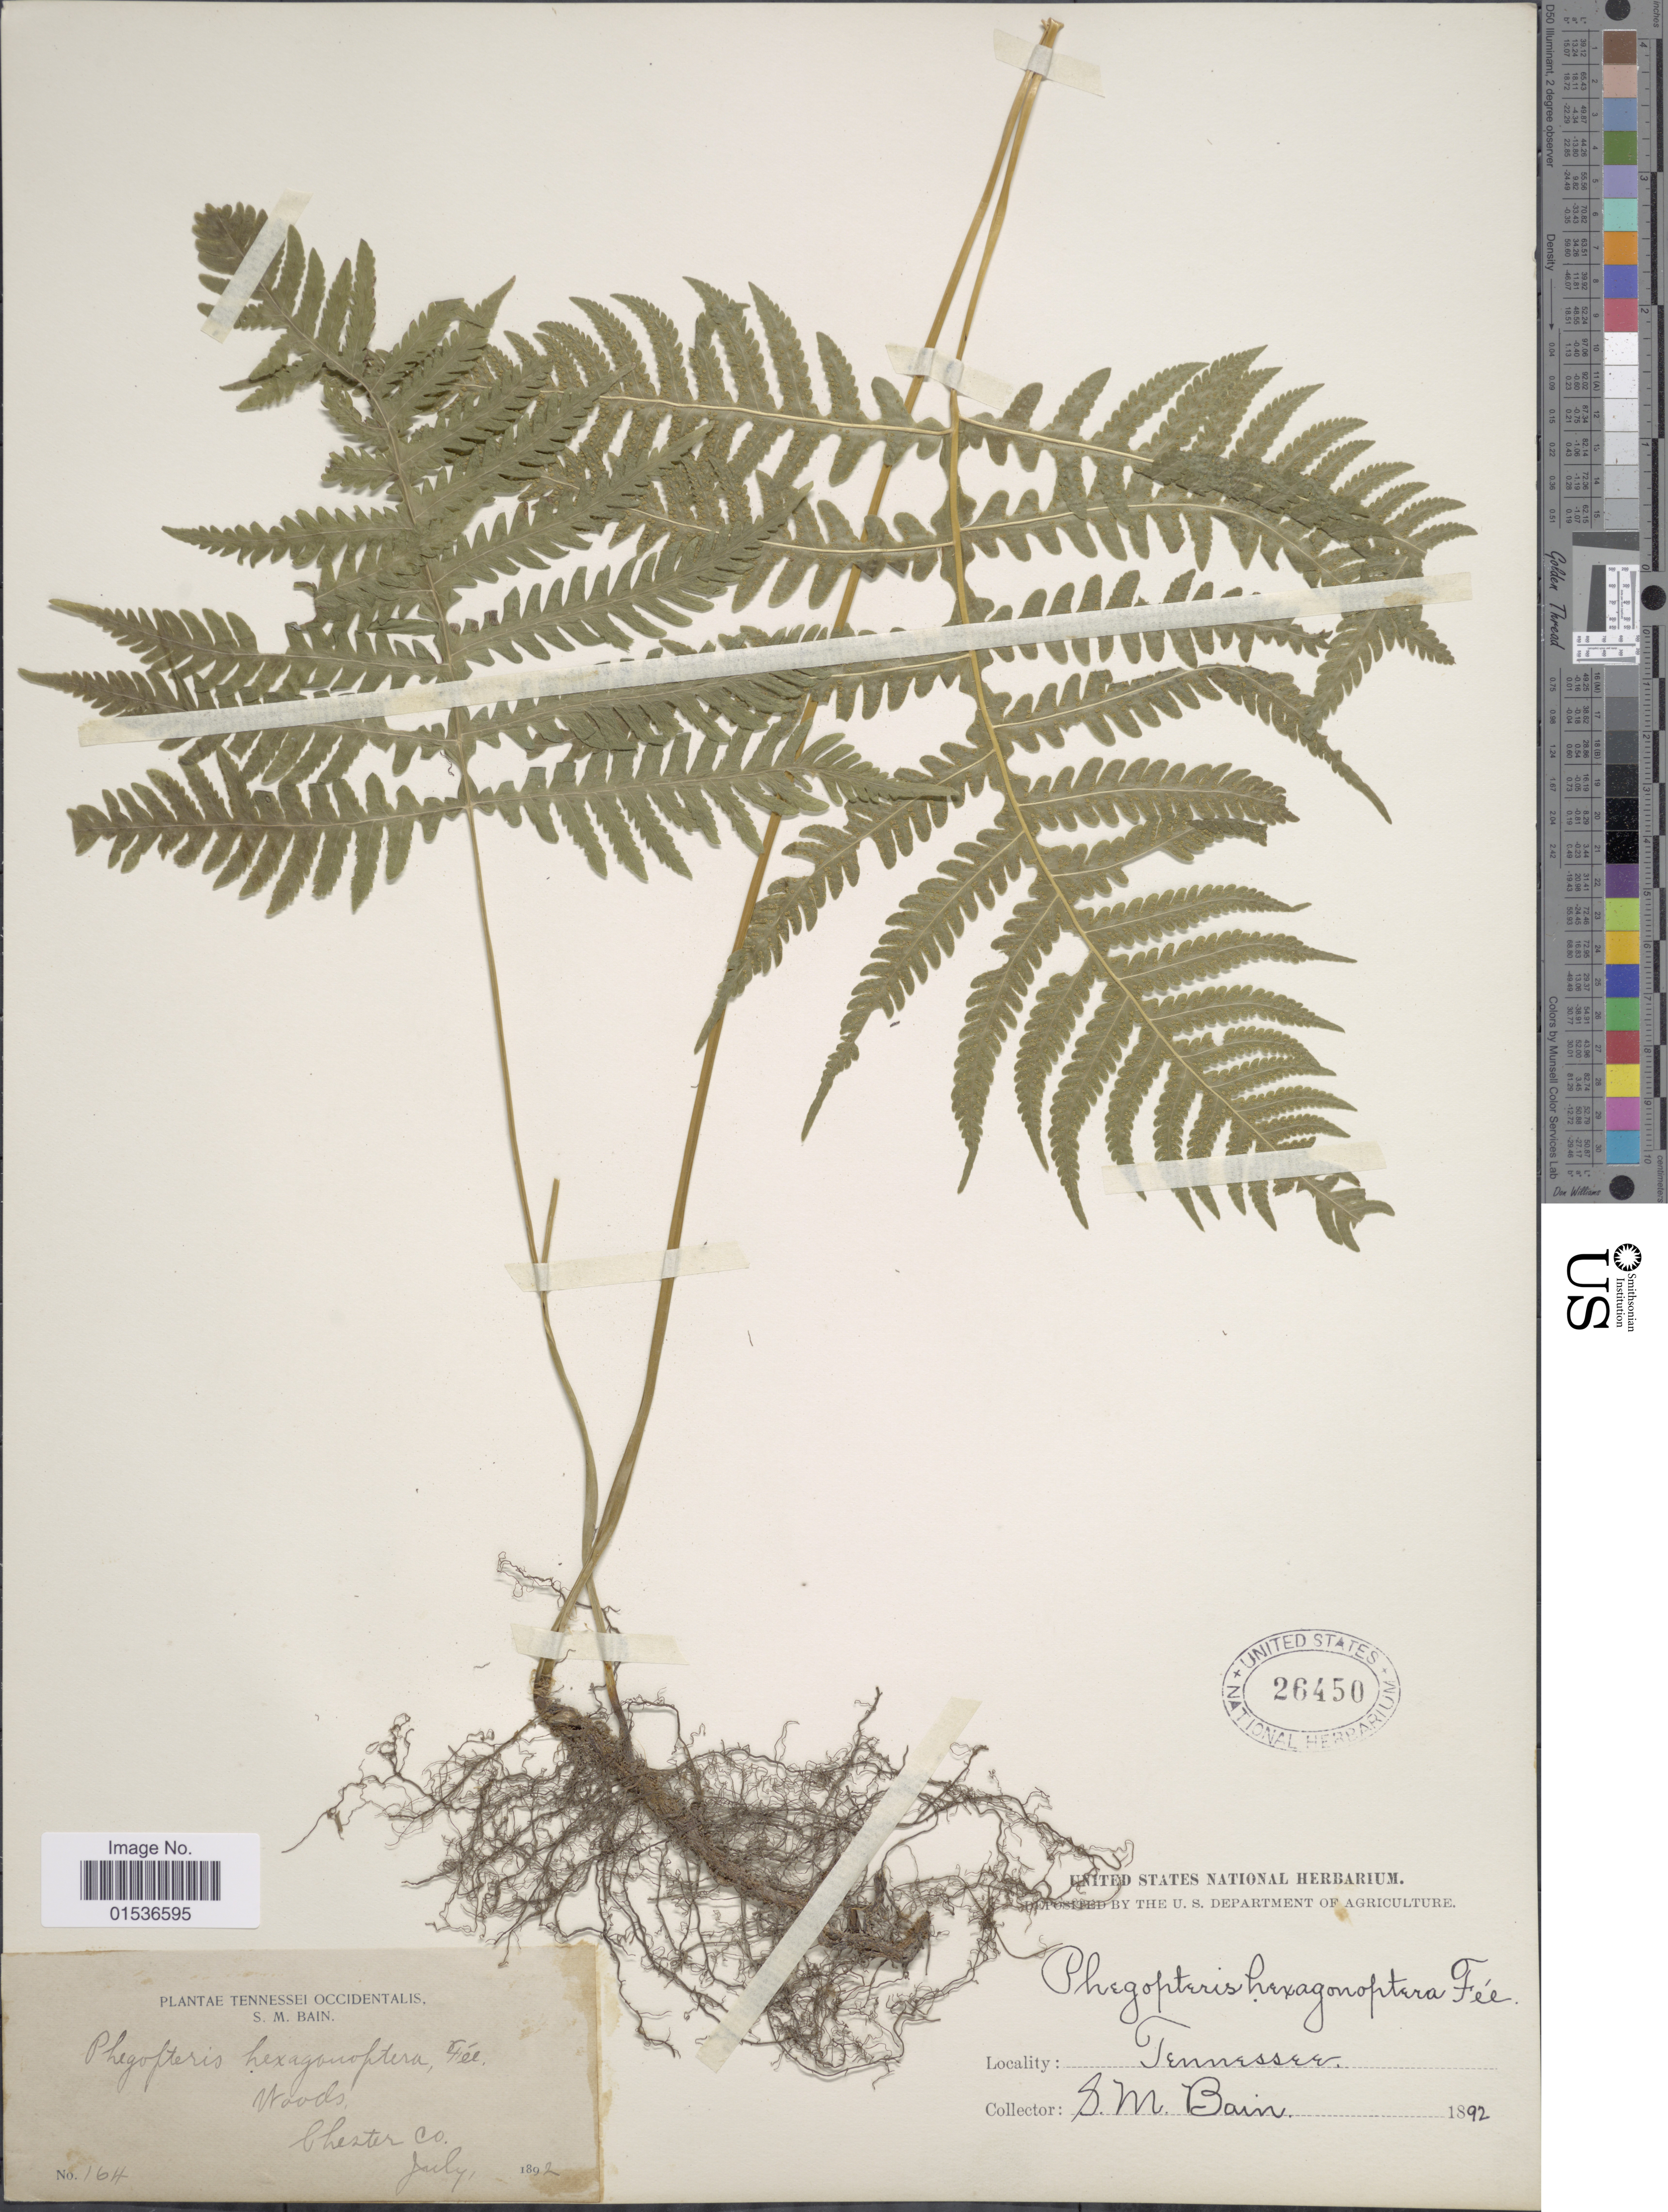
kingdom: Plantae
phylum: Tracheophyta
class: Polypodiopsida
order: Polypodiales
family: Thelypteridaceae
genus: Phegopteris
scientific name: Phegopteris hexagonoptera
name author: (Michx.) Fée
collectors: S. M. Bain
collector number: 164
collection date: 1892-07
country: United States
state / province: Tennessee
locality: Tennessei Occidentalis. Chester Co. Tennessee.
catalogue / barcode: US 26450